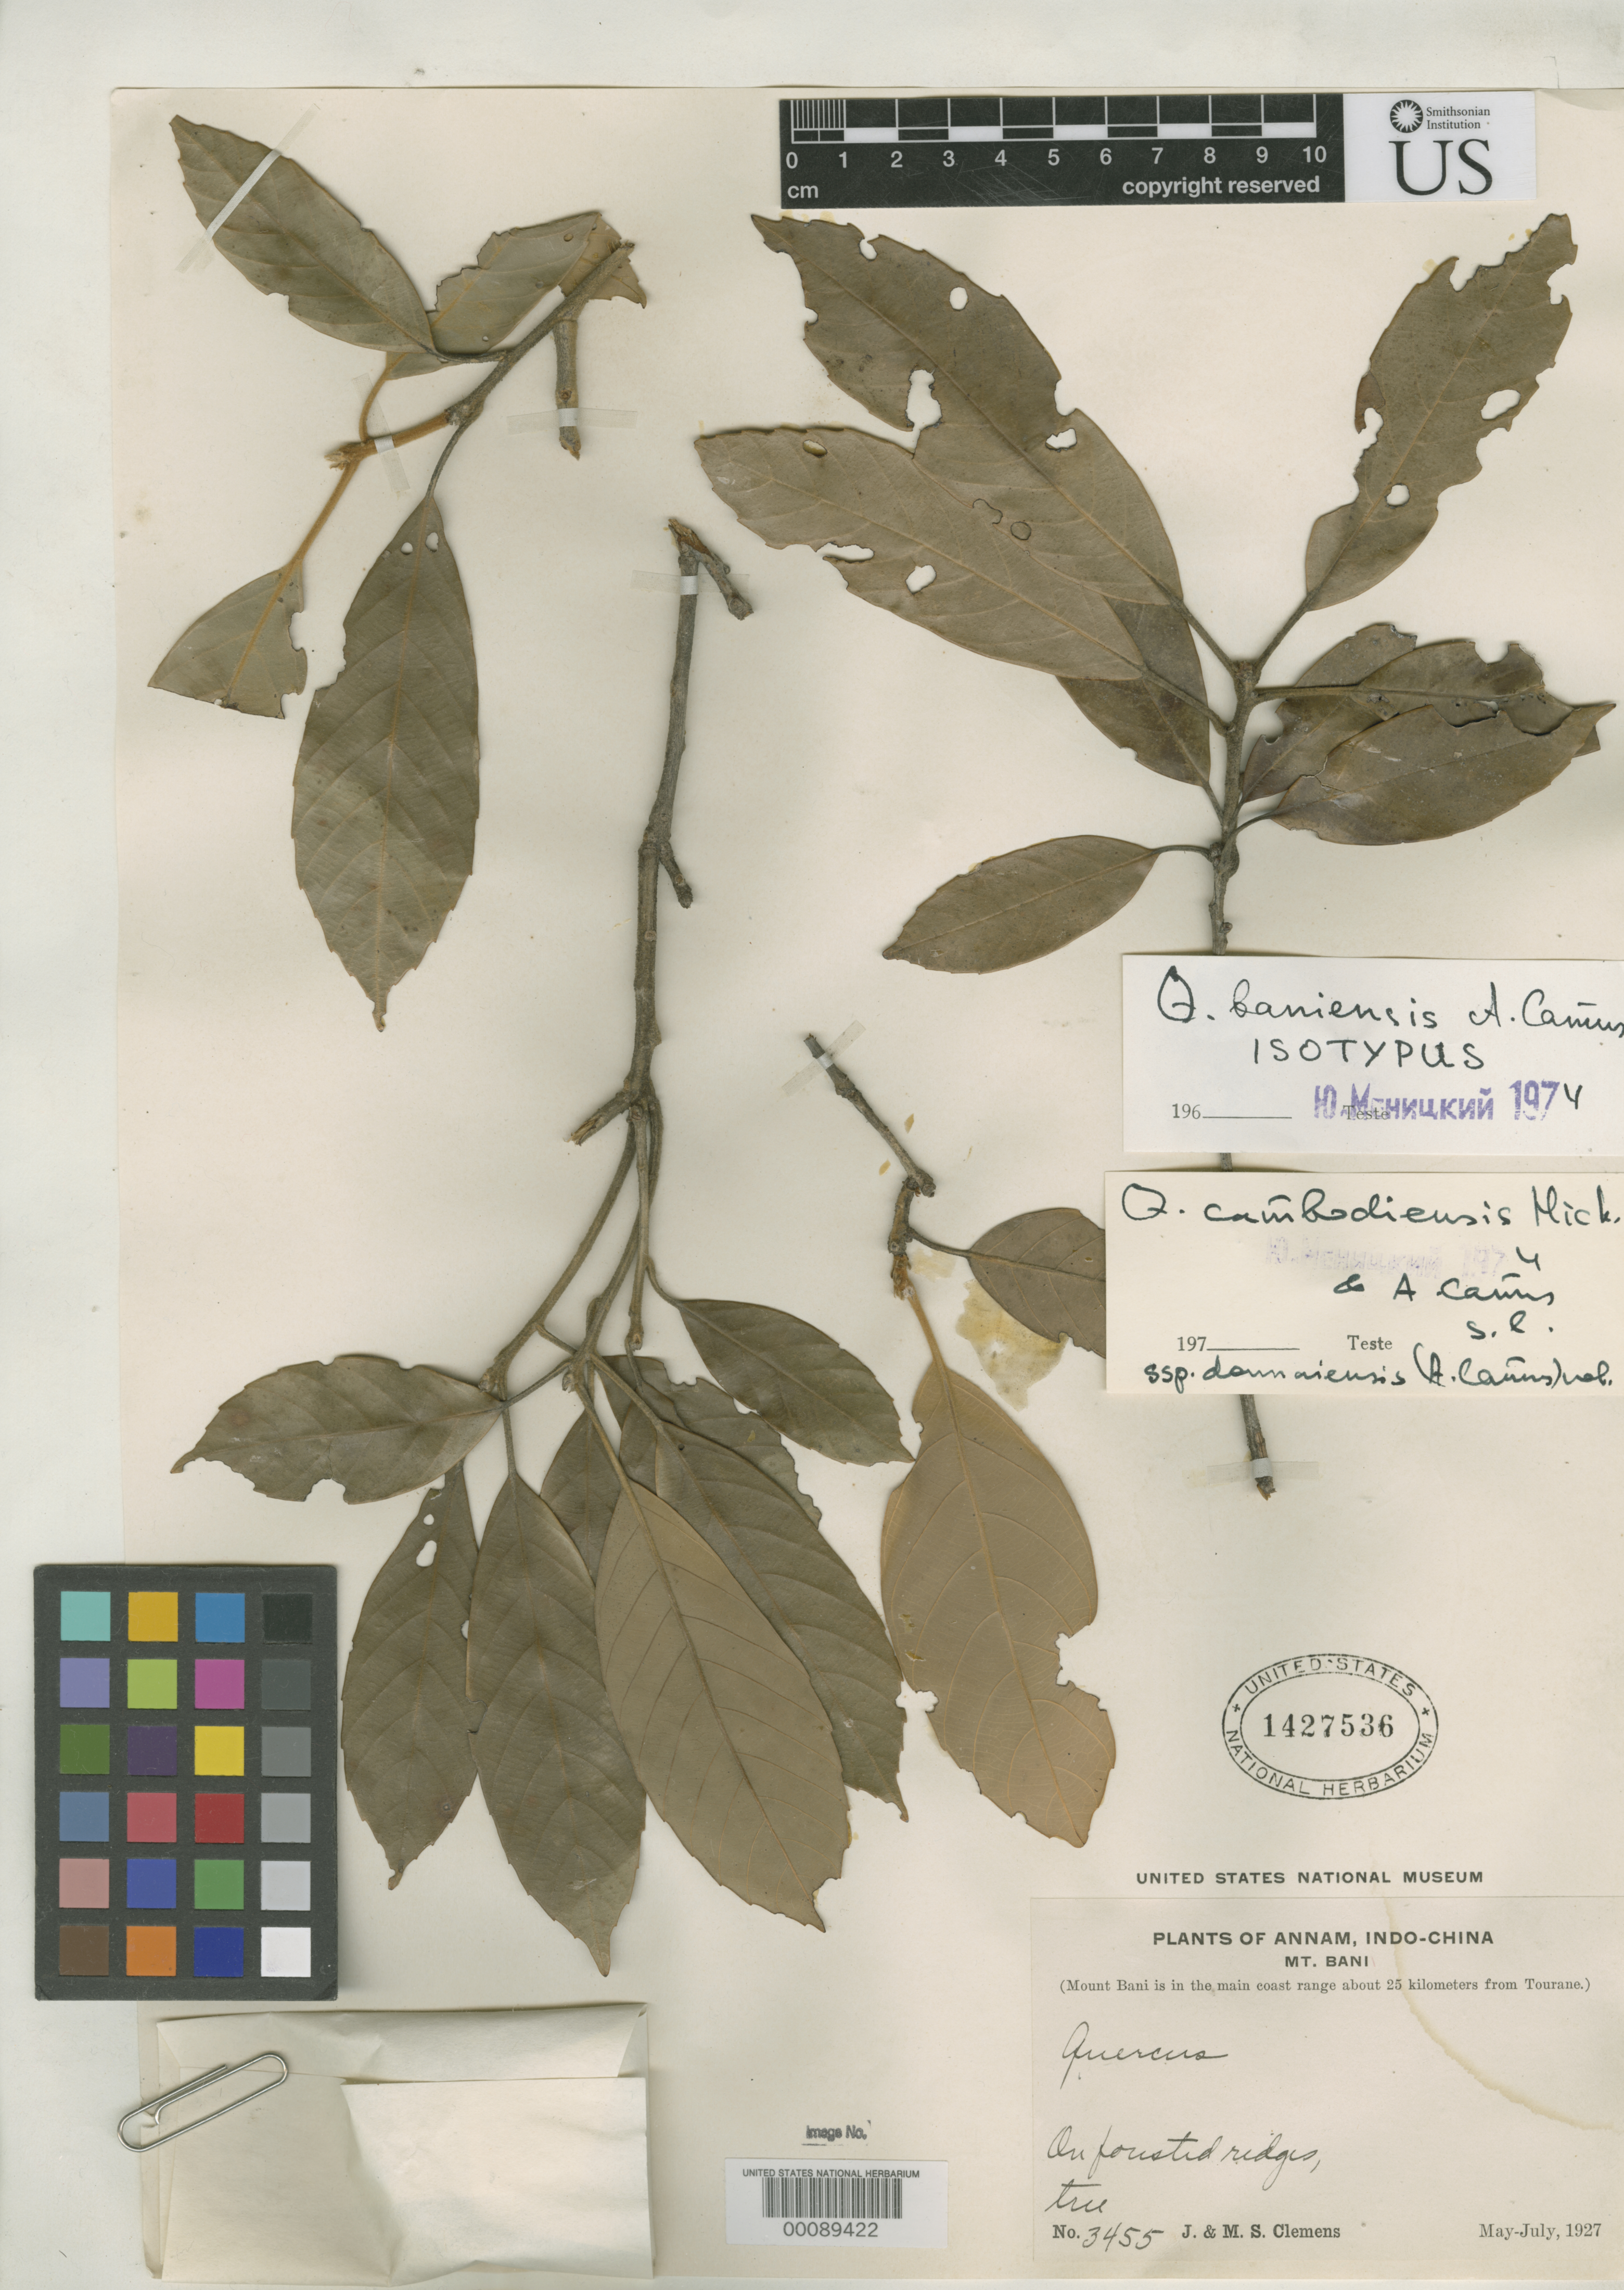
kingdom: Plantae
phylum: Tracheophyta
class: Magnoliopsida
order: Fagales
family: Fagaceae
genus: Quercus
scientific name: Quercus baniensis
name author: A. Camus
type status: Isotype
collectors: J. Clemens & M. S. Clemens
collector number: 3455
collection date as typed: May 1927 to -- Jul 1927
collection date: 1927-05/1927-07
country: Vietnam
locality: Mt. Bani.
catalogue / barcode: US 1427536